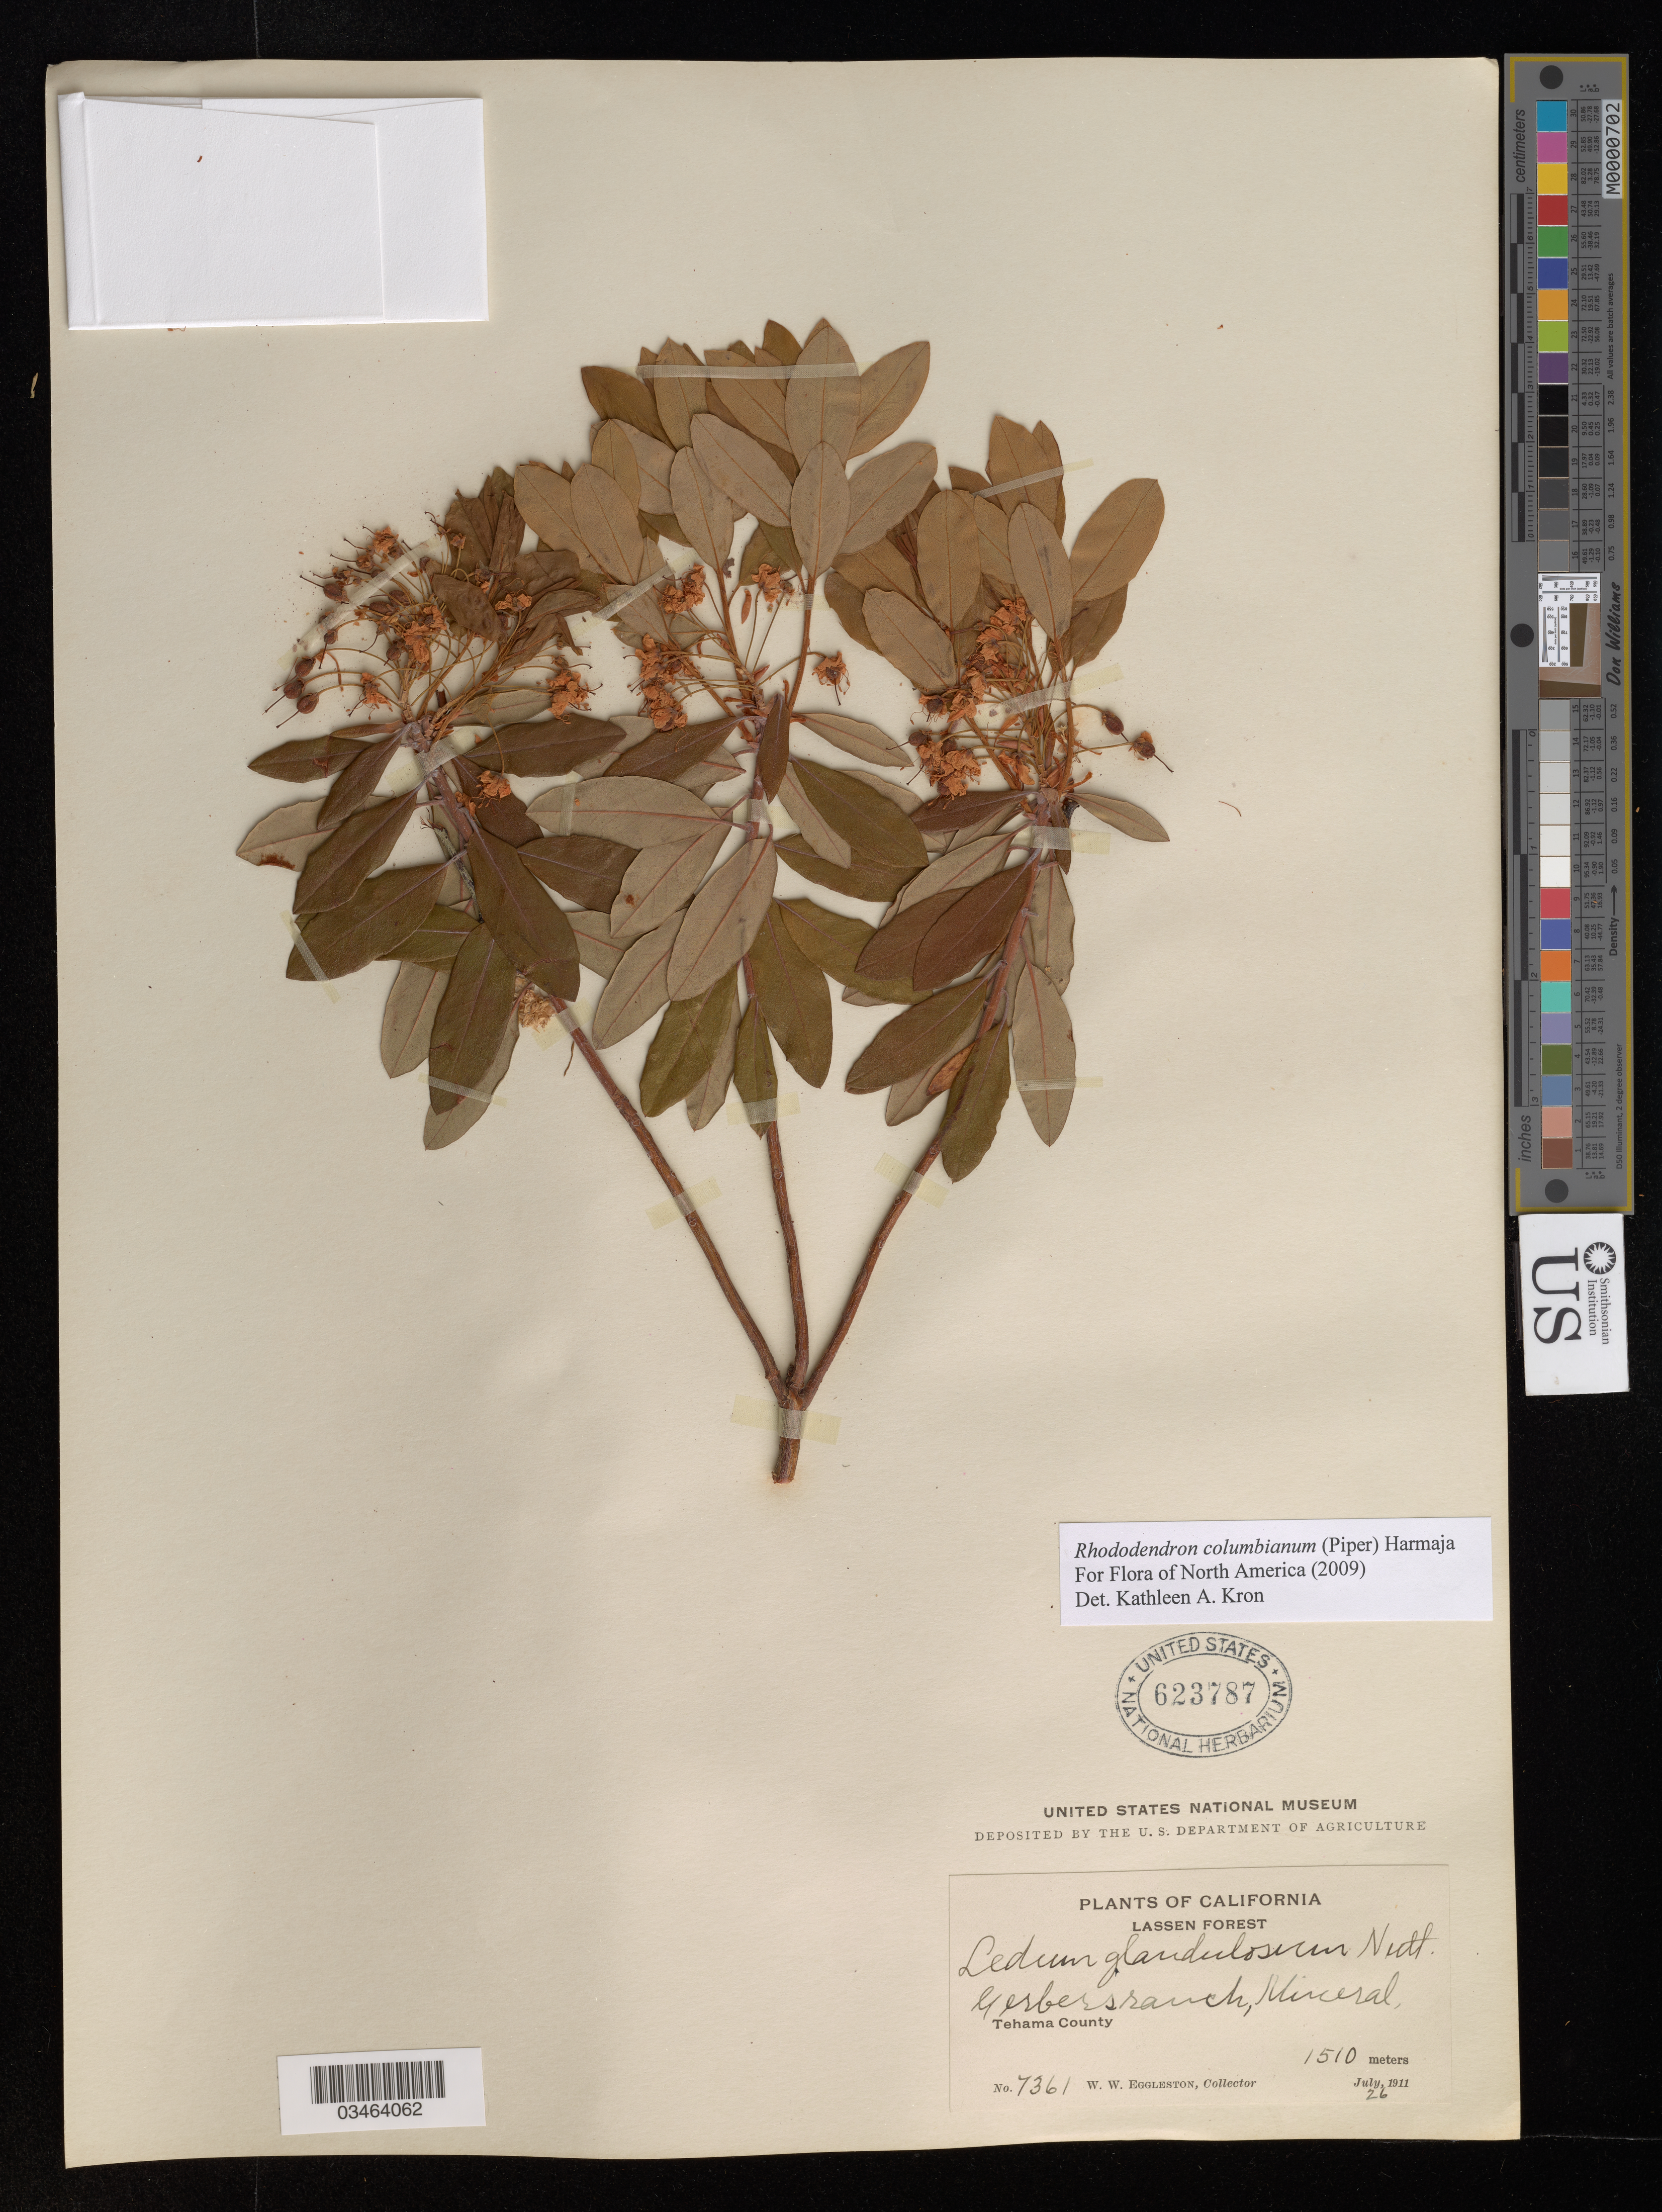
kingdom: Plantae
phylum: Tracheophyta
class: Magnoliopsida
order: Ericales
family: Ericaceae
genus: Rhododendron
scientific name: Rhododendron columbianum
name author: (Piper) Harmaja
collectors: W. W. Eggleston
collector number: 7361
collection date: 1911-07-26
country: United States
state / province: California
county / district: Tehama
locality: Lassin Forest. Tehama County.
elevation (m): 1510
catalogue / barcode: US 623787